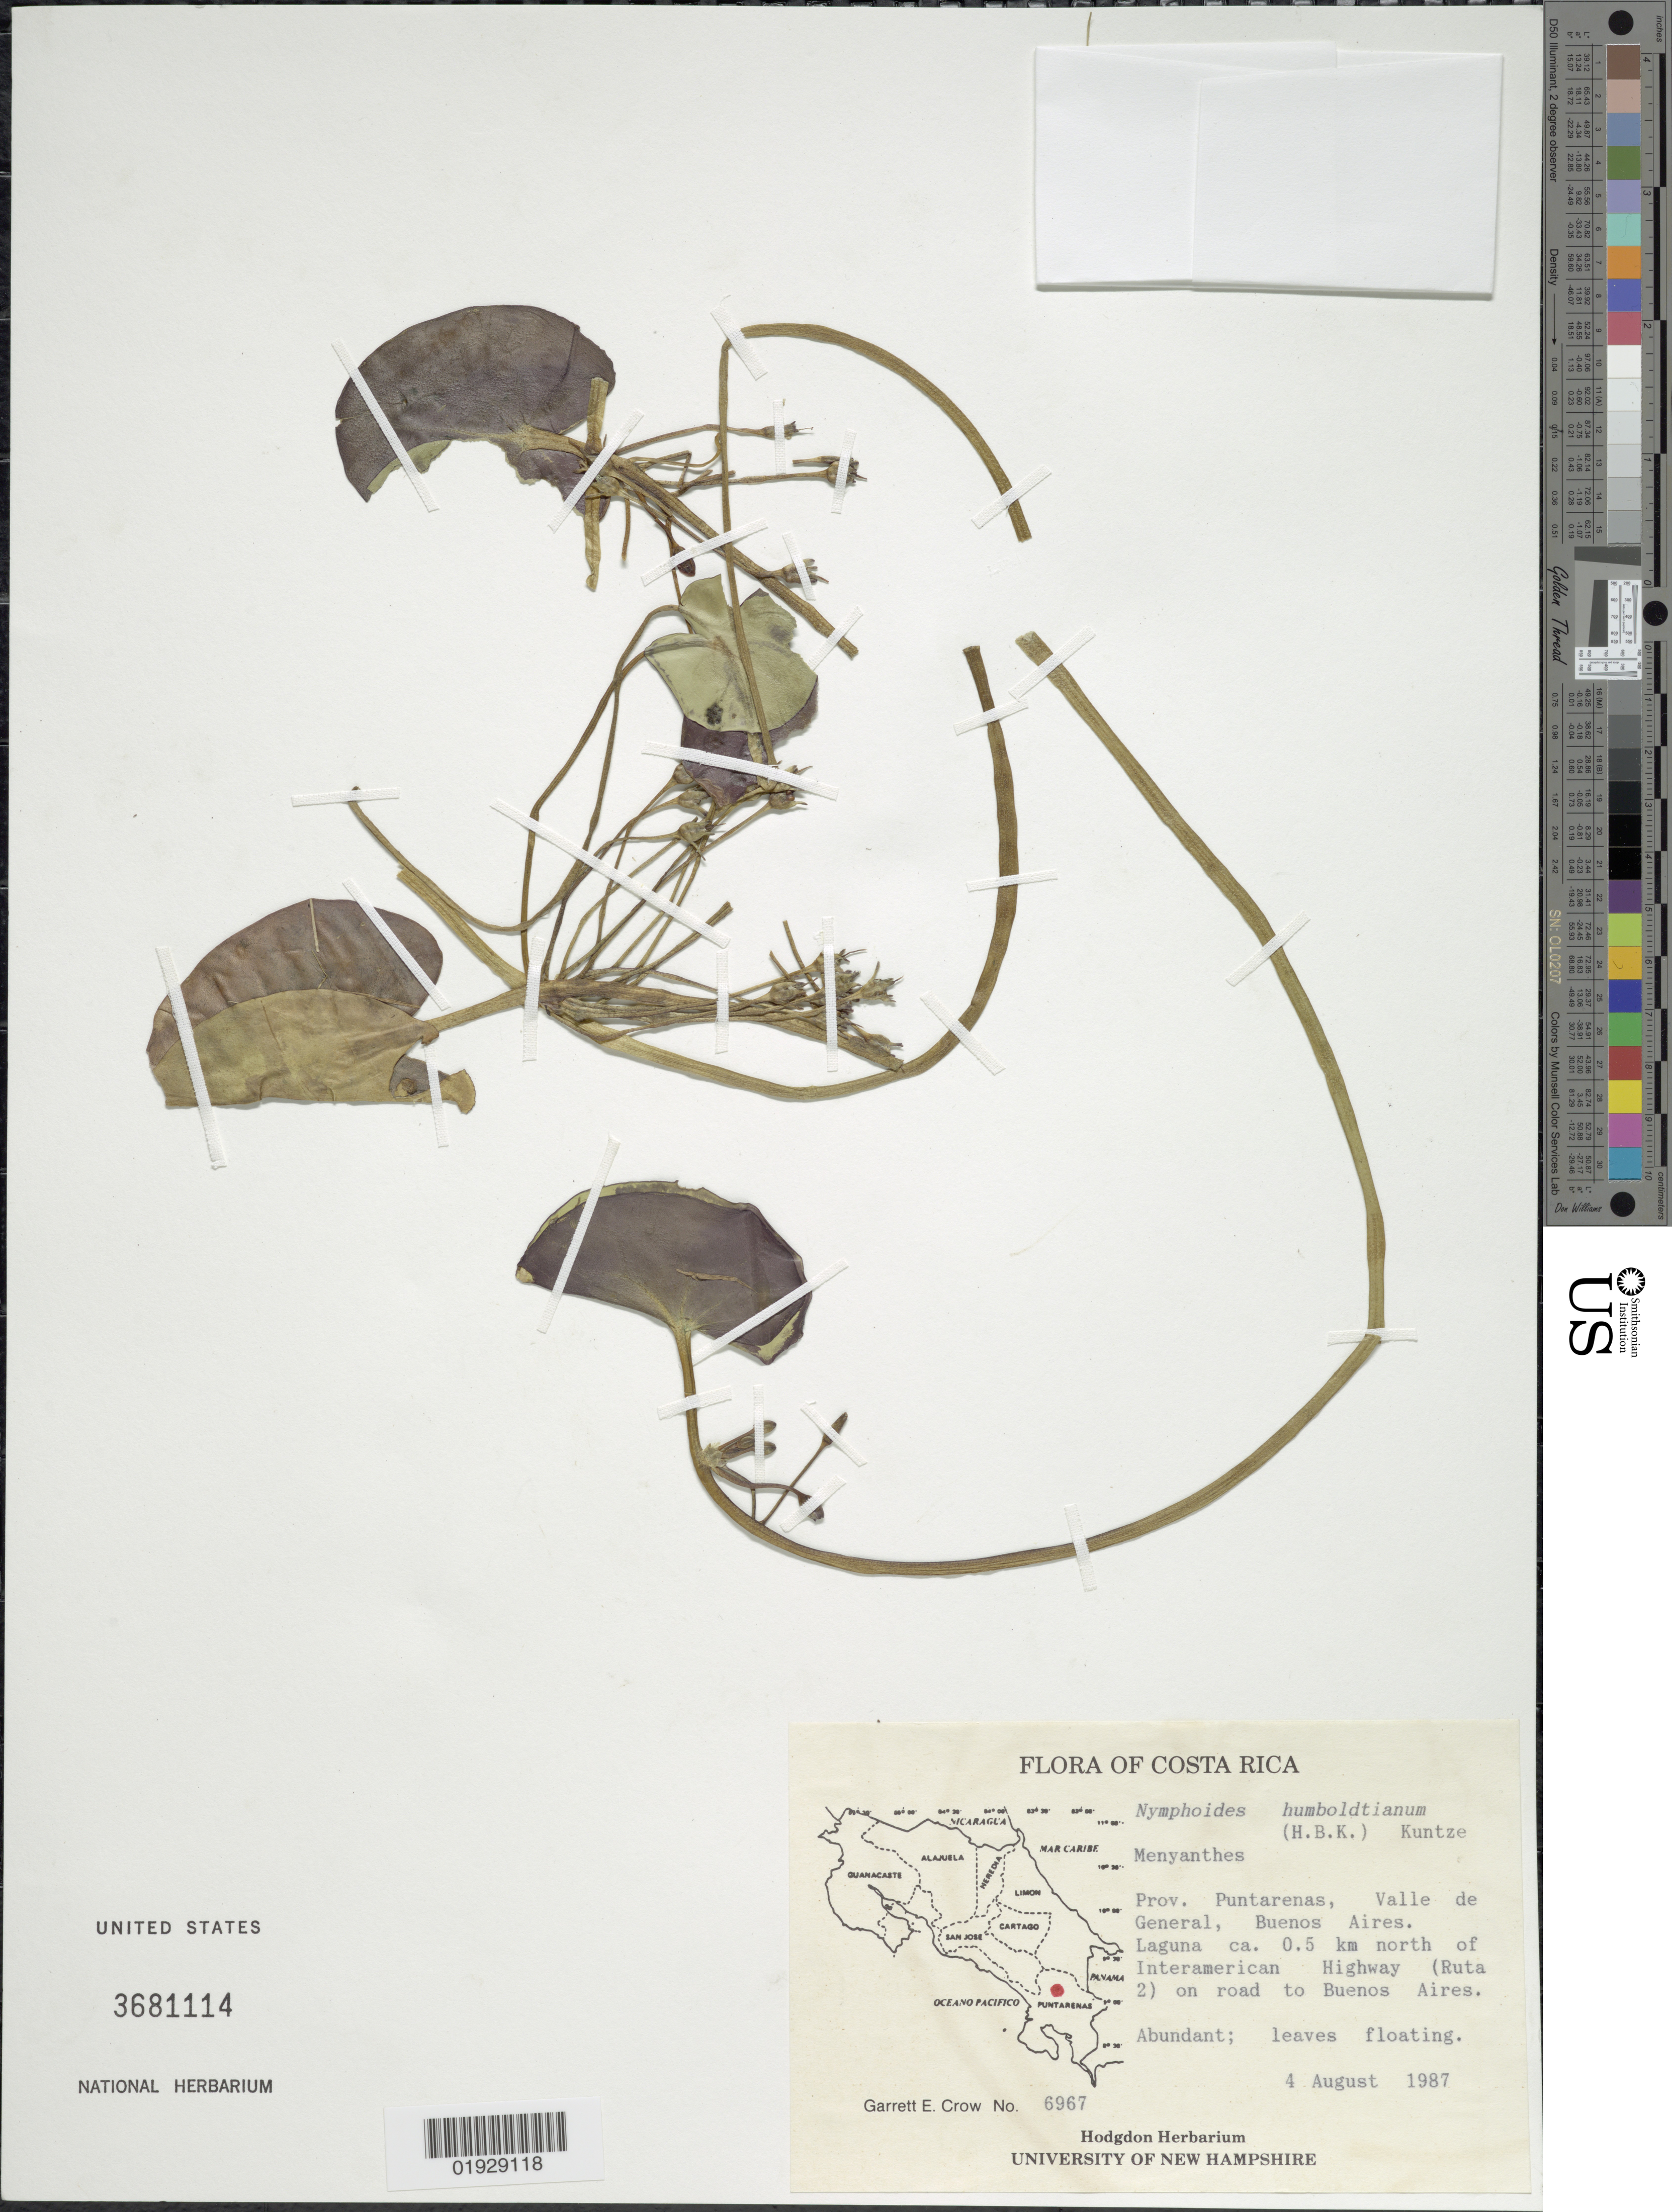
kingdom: Plantae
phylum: Tracheophyta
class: Magnoliopsida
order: Asterales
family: Menyanthaceae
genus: Nymphoides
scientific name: Nymphoides humboldtiana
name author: (Kunth) Kuntze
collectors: G. E. Crow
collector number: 6967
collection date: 1987-08-04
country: Costa Rica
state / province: Puntarenas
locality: Valle de General, Buenos Aires. Laguna ca. 0.5 km north of Interamerican Highway (Ruta 2) on road to Buenos Aires.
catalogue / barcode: US 3681114